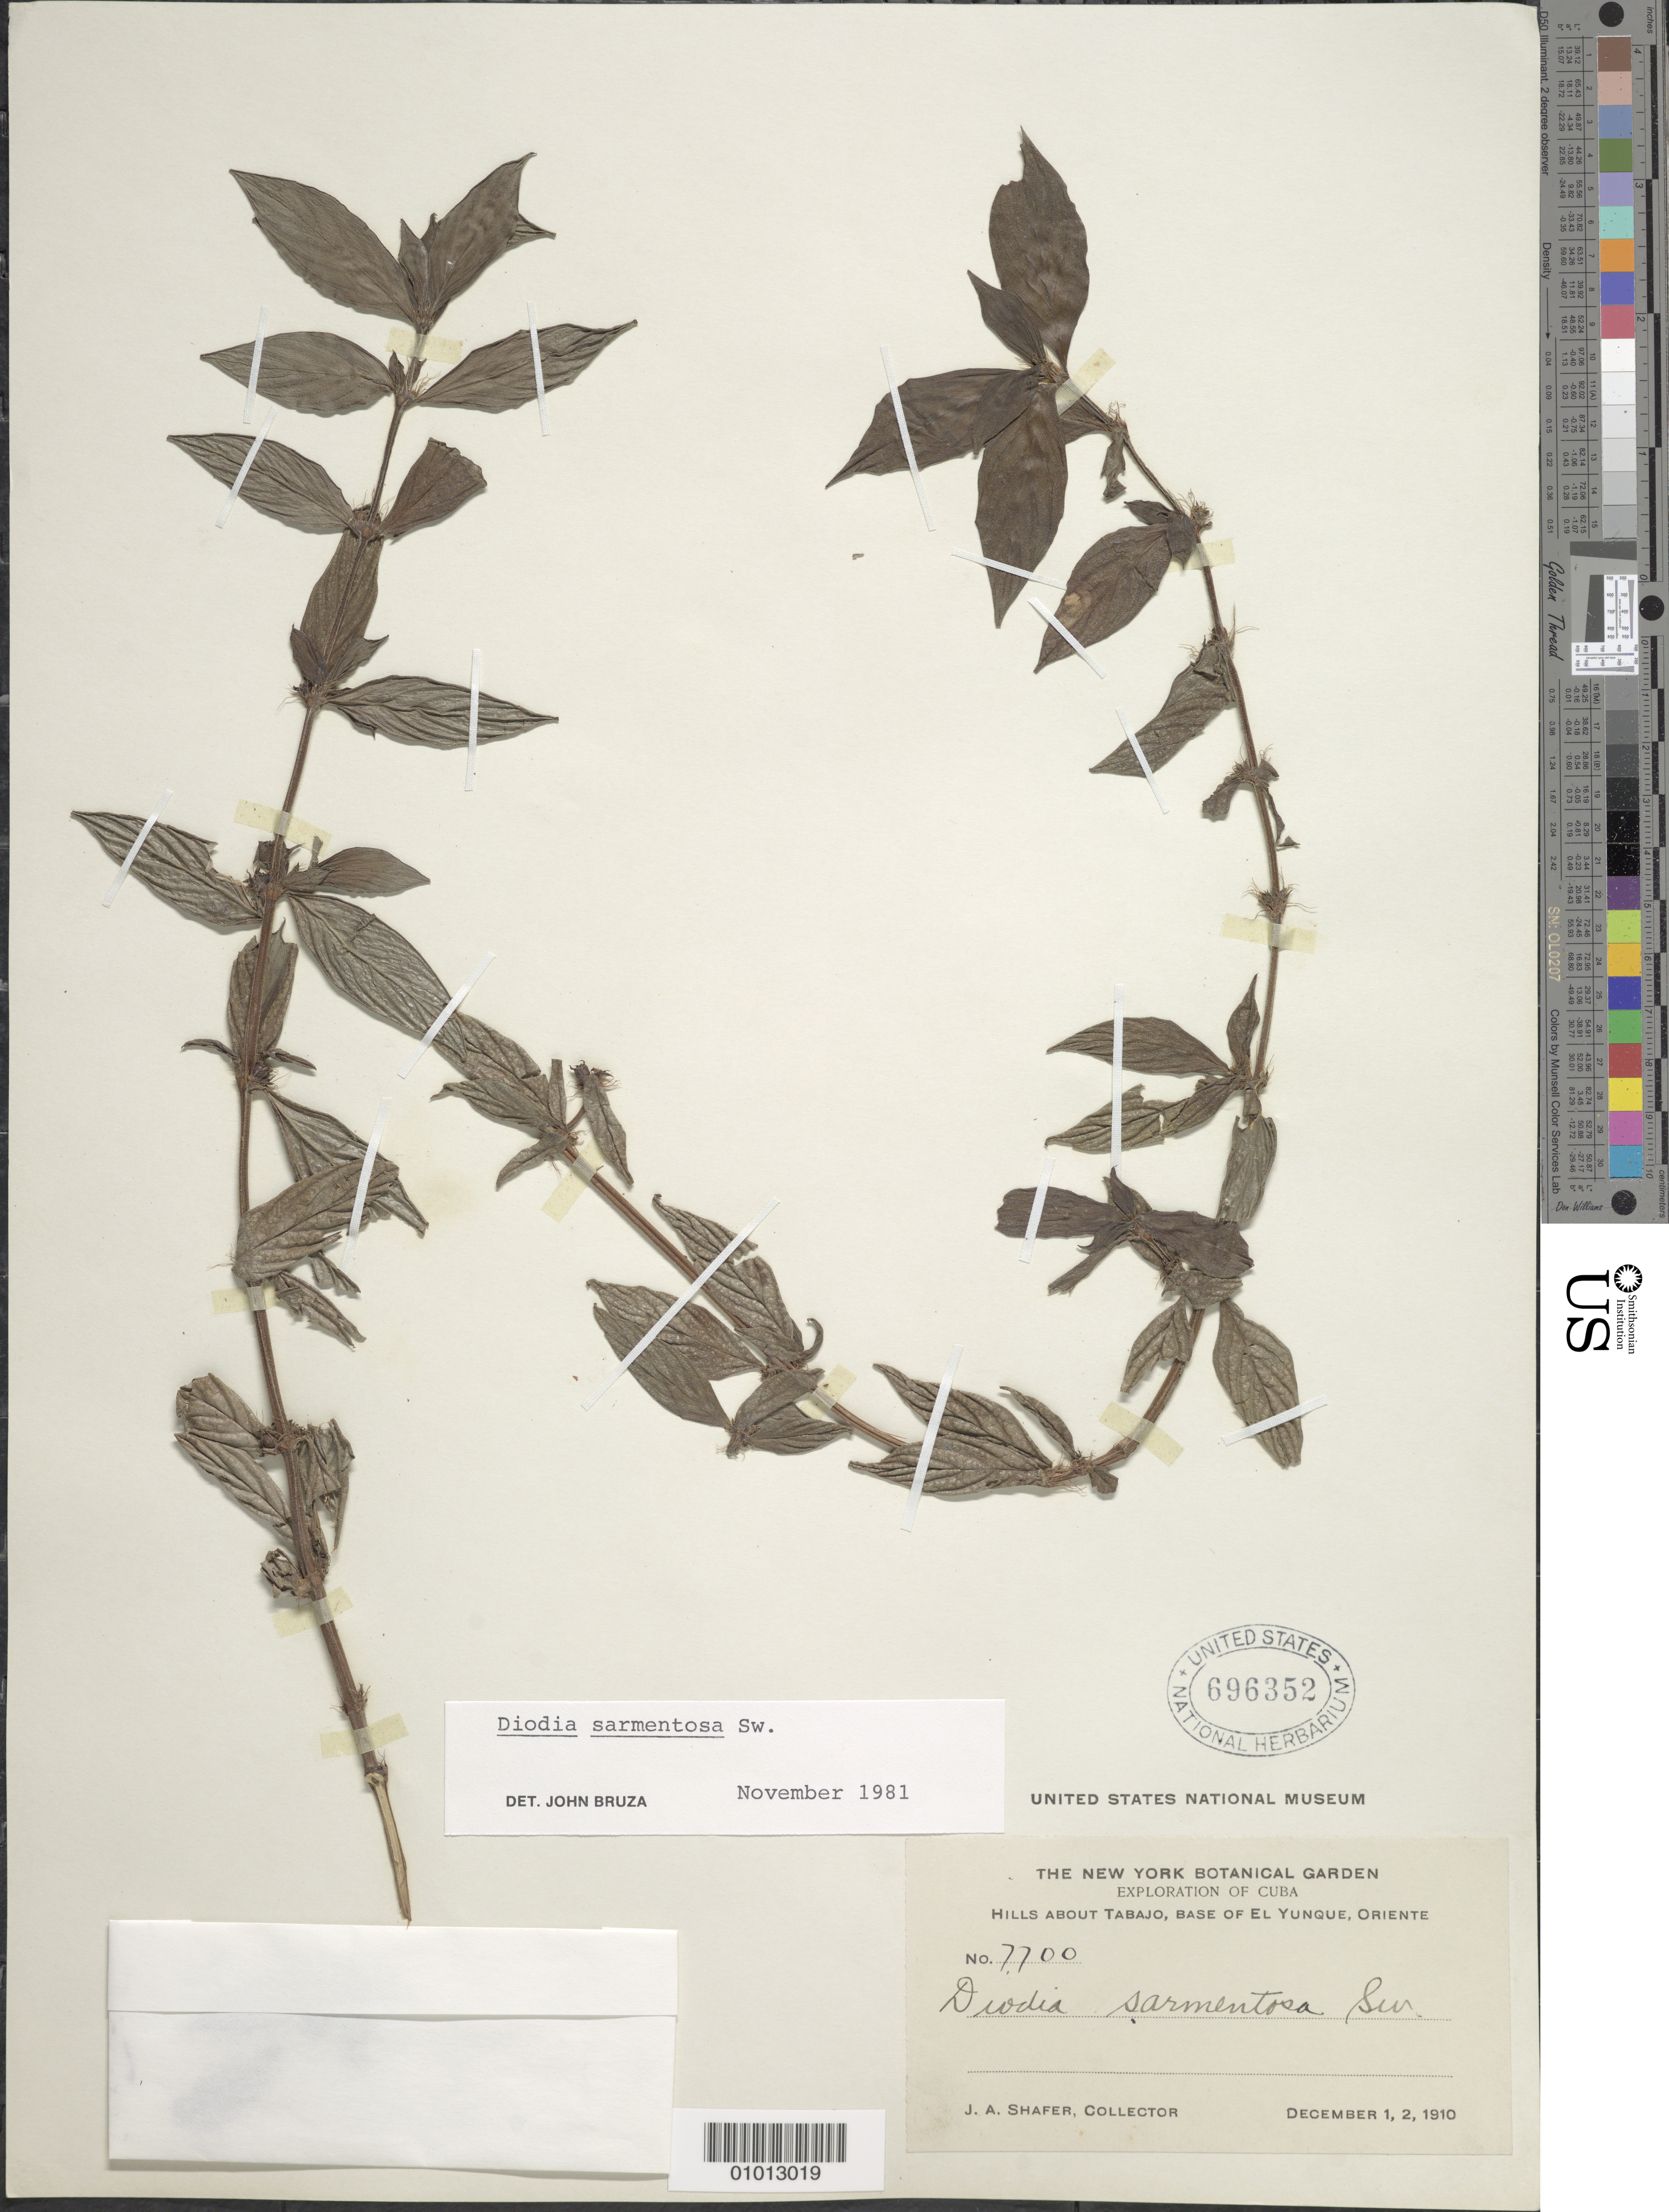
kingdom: Plantae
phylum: Tracheophyta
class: Magnoliopsida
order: Gentianales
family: Rubiaceae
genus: Diodia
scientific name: Diodia sarmentosa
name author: Sw.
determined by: Bruza, J.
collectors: J. A. Shafer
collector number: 7700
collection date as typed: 01 Dec 1910 and 02 Dec 1910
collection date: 1910-12-01,1910-12-02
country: Cuba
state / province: Oriente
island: Cuba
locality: Hills about Tabajo, base of El Yunque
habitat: Hills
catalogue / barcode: US 696352